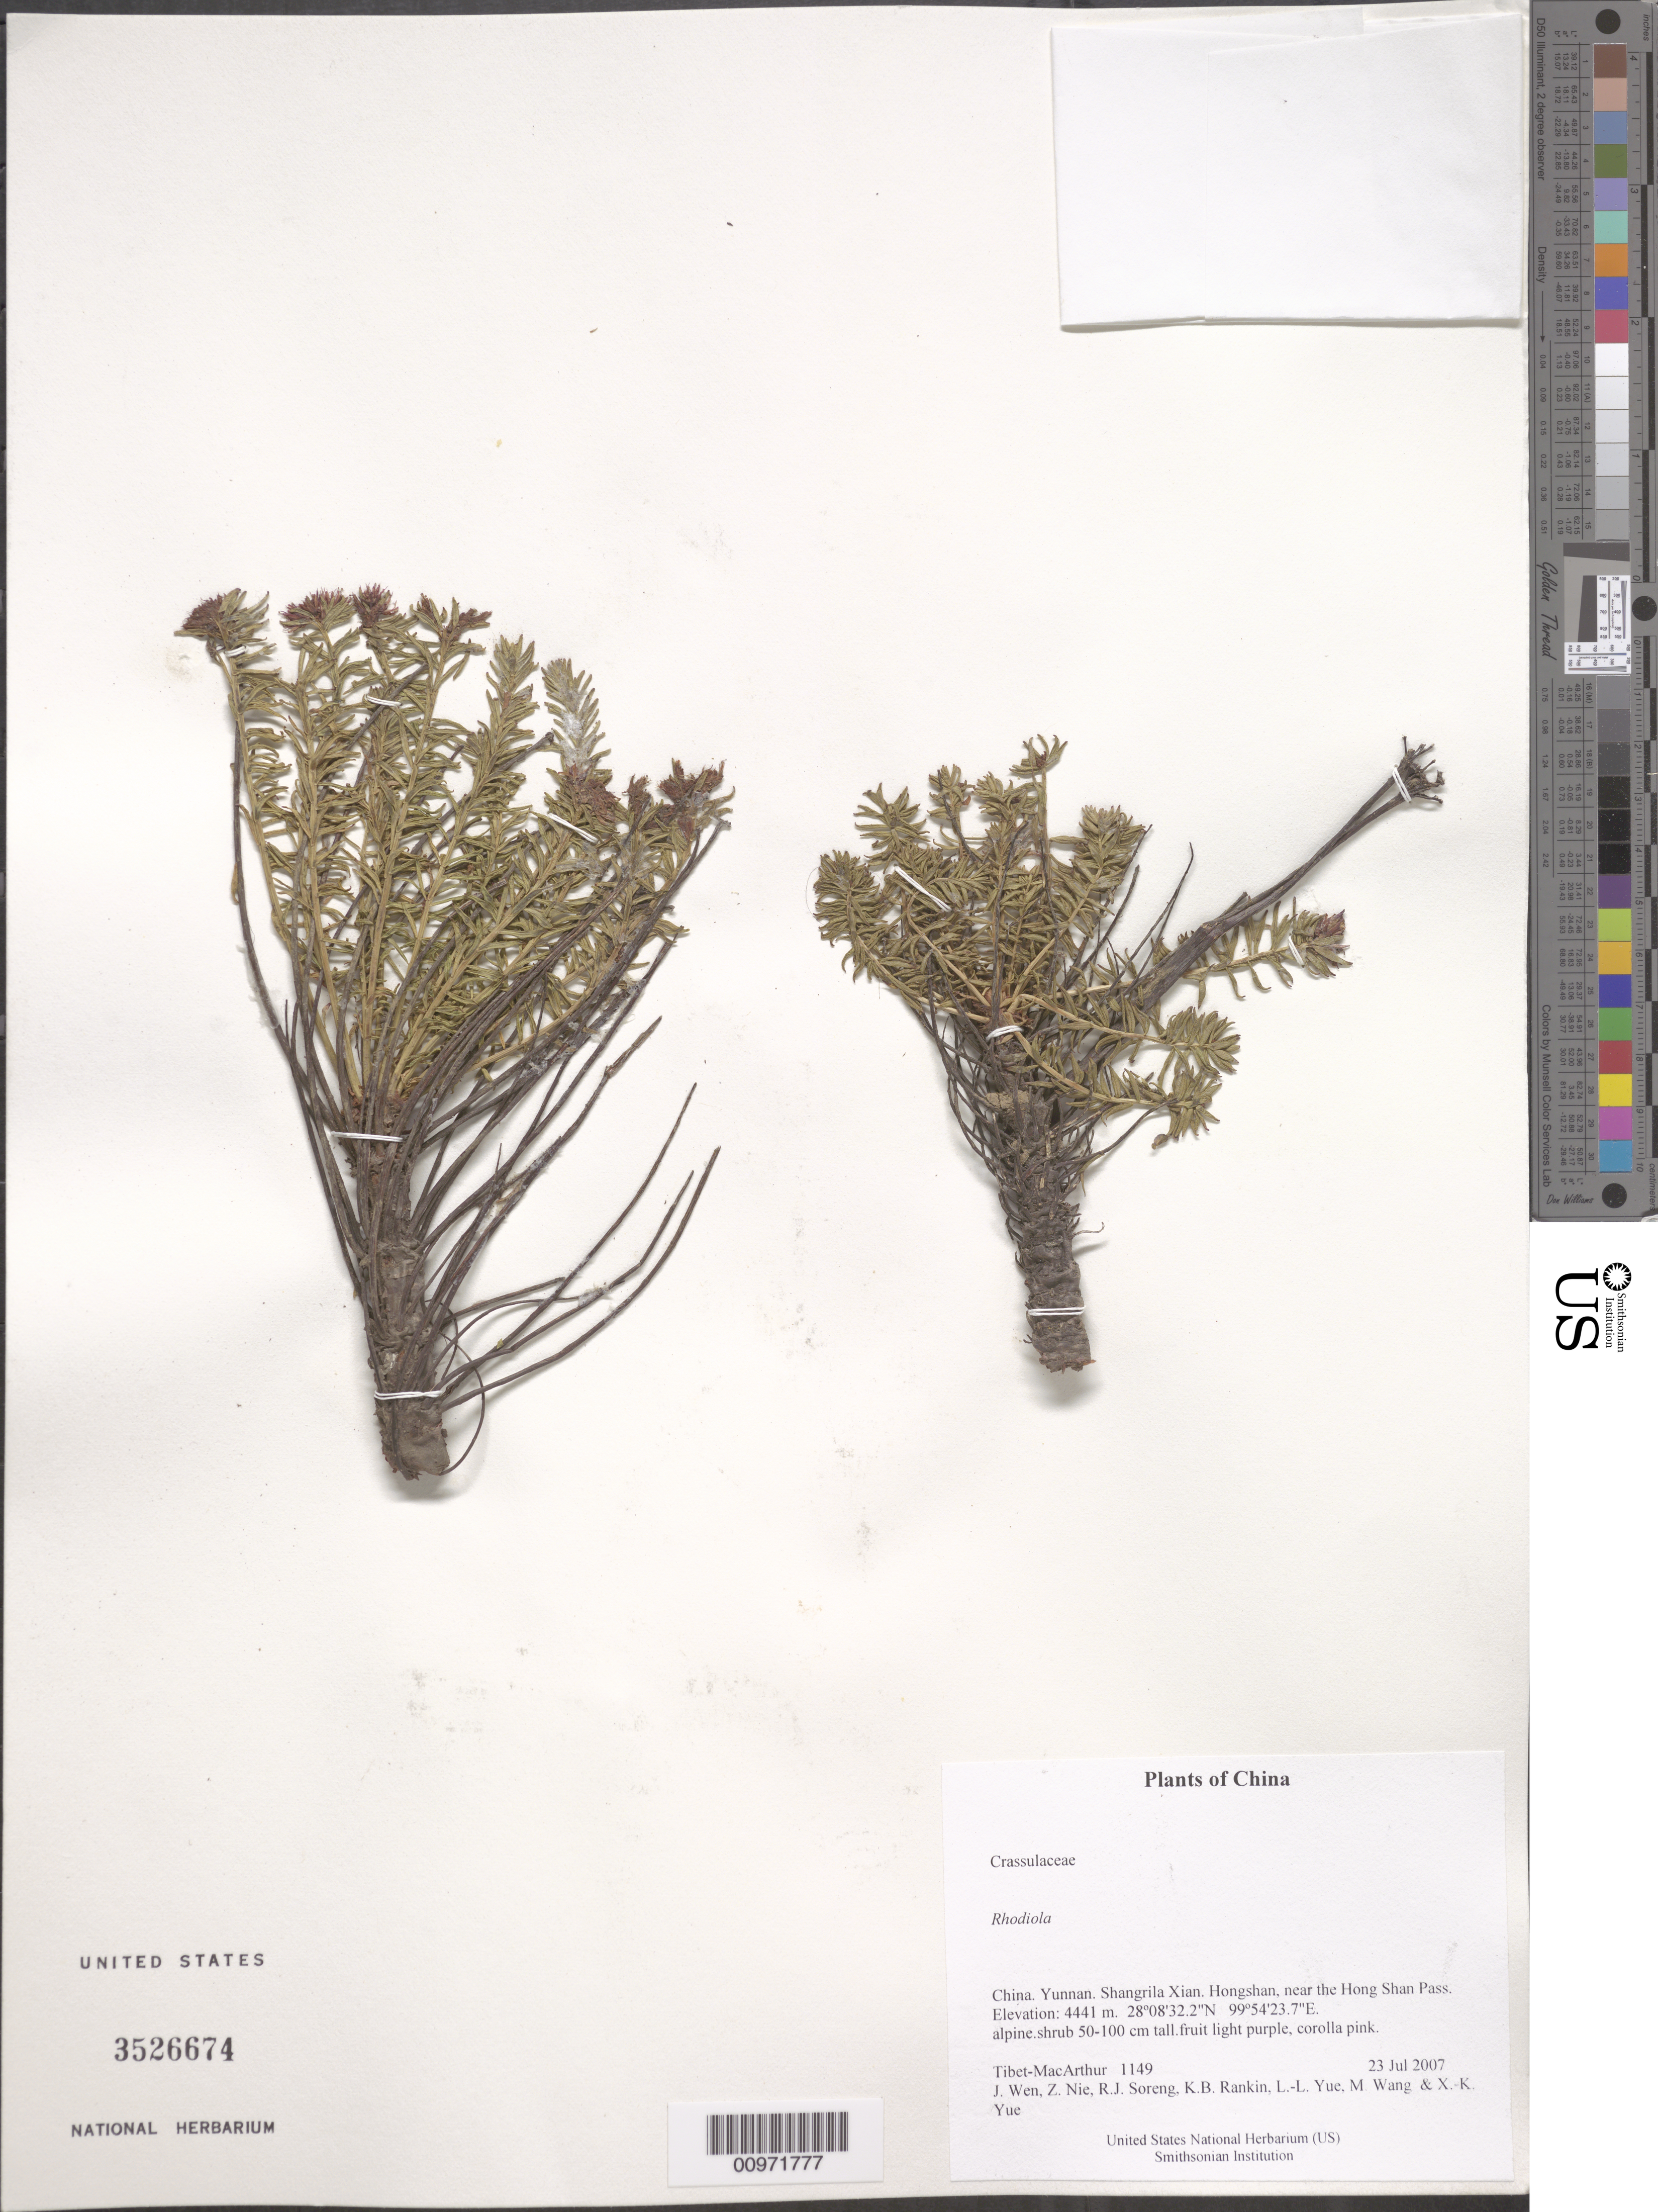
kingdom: Plantae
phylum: Tracheophyta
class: Magnoliopsida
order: Saxifragales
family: Crassulaceae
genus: Rhodiola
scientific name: Rhodiola sp.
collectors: Tibet-MacArthur, J. Wen, Z. Nie, R. J. Soreng, K. Rankin, L. Yue, M. Wang & X. Yue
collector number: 1149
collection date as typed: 23 Jul 2007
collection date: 2007-07-23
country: China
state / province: Yunnan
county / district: Shangrila Xian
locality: Hongshan, near the Hong Shan Pass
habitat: alpine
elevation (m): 4441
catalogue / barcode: US 3526674